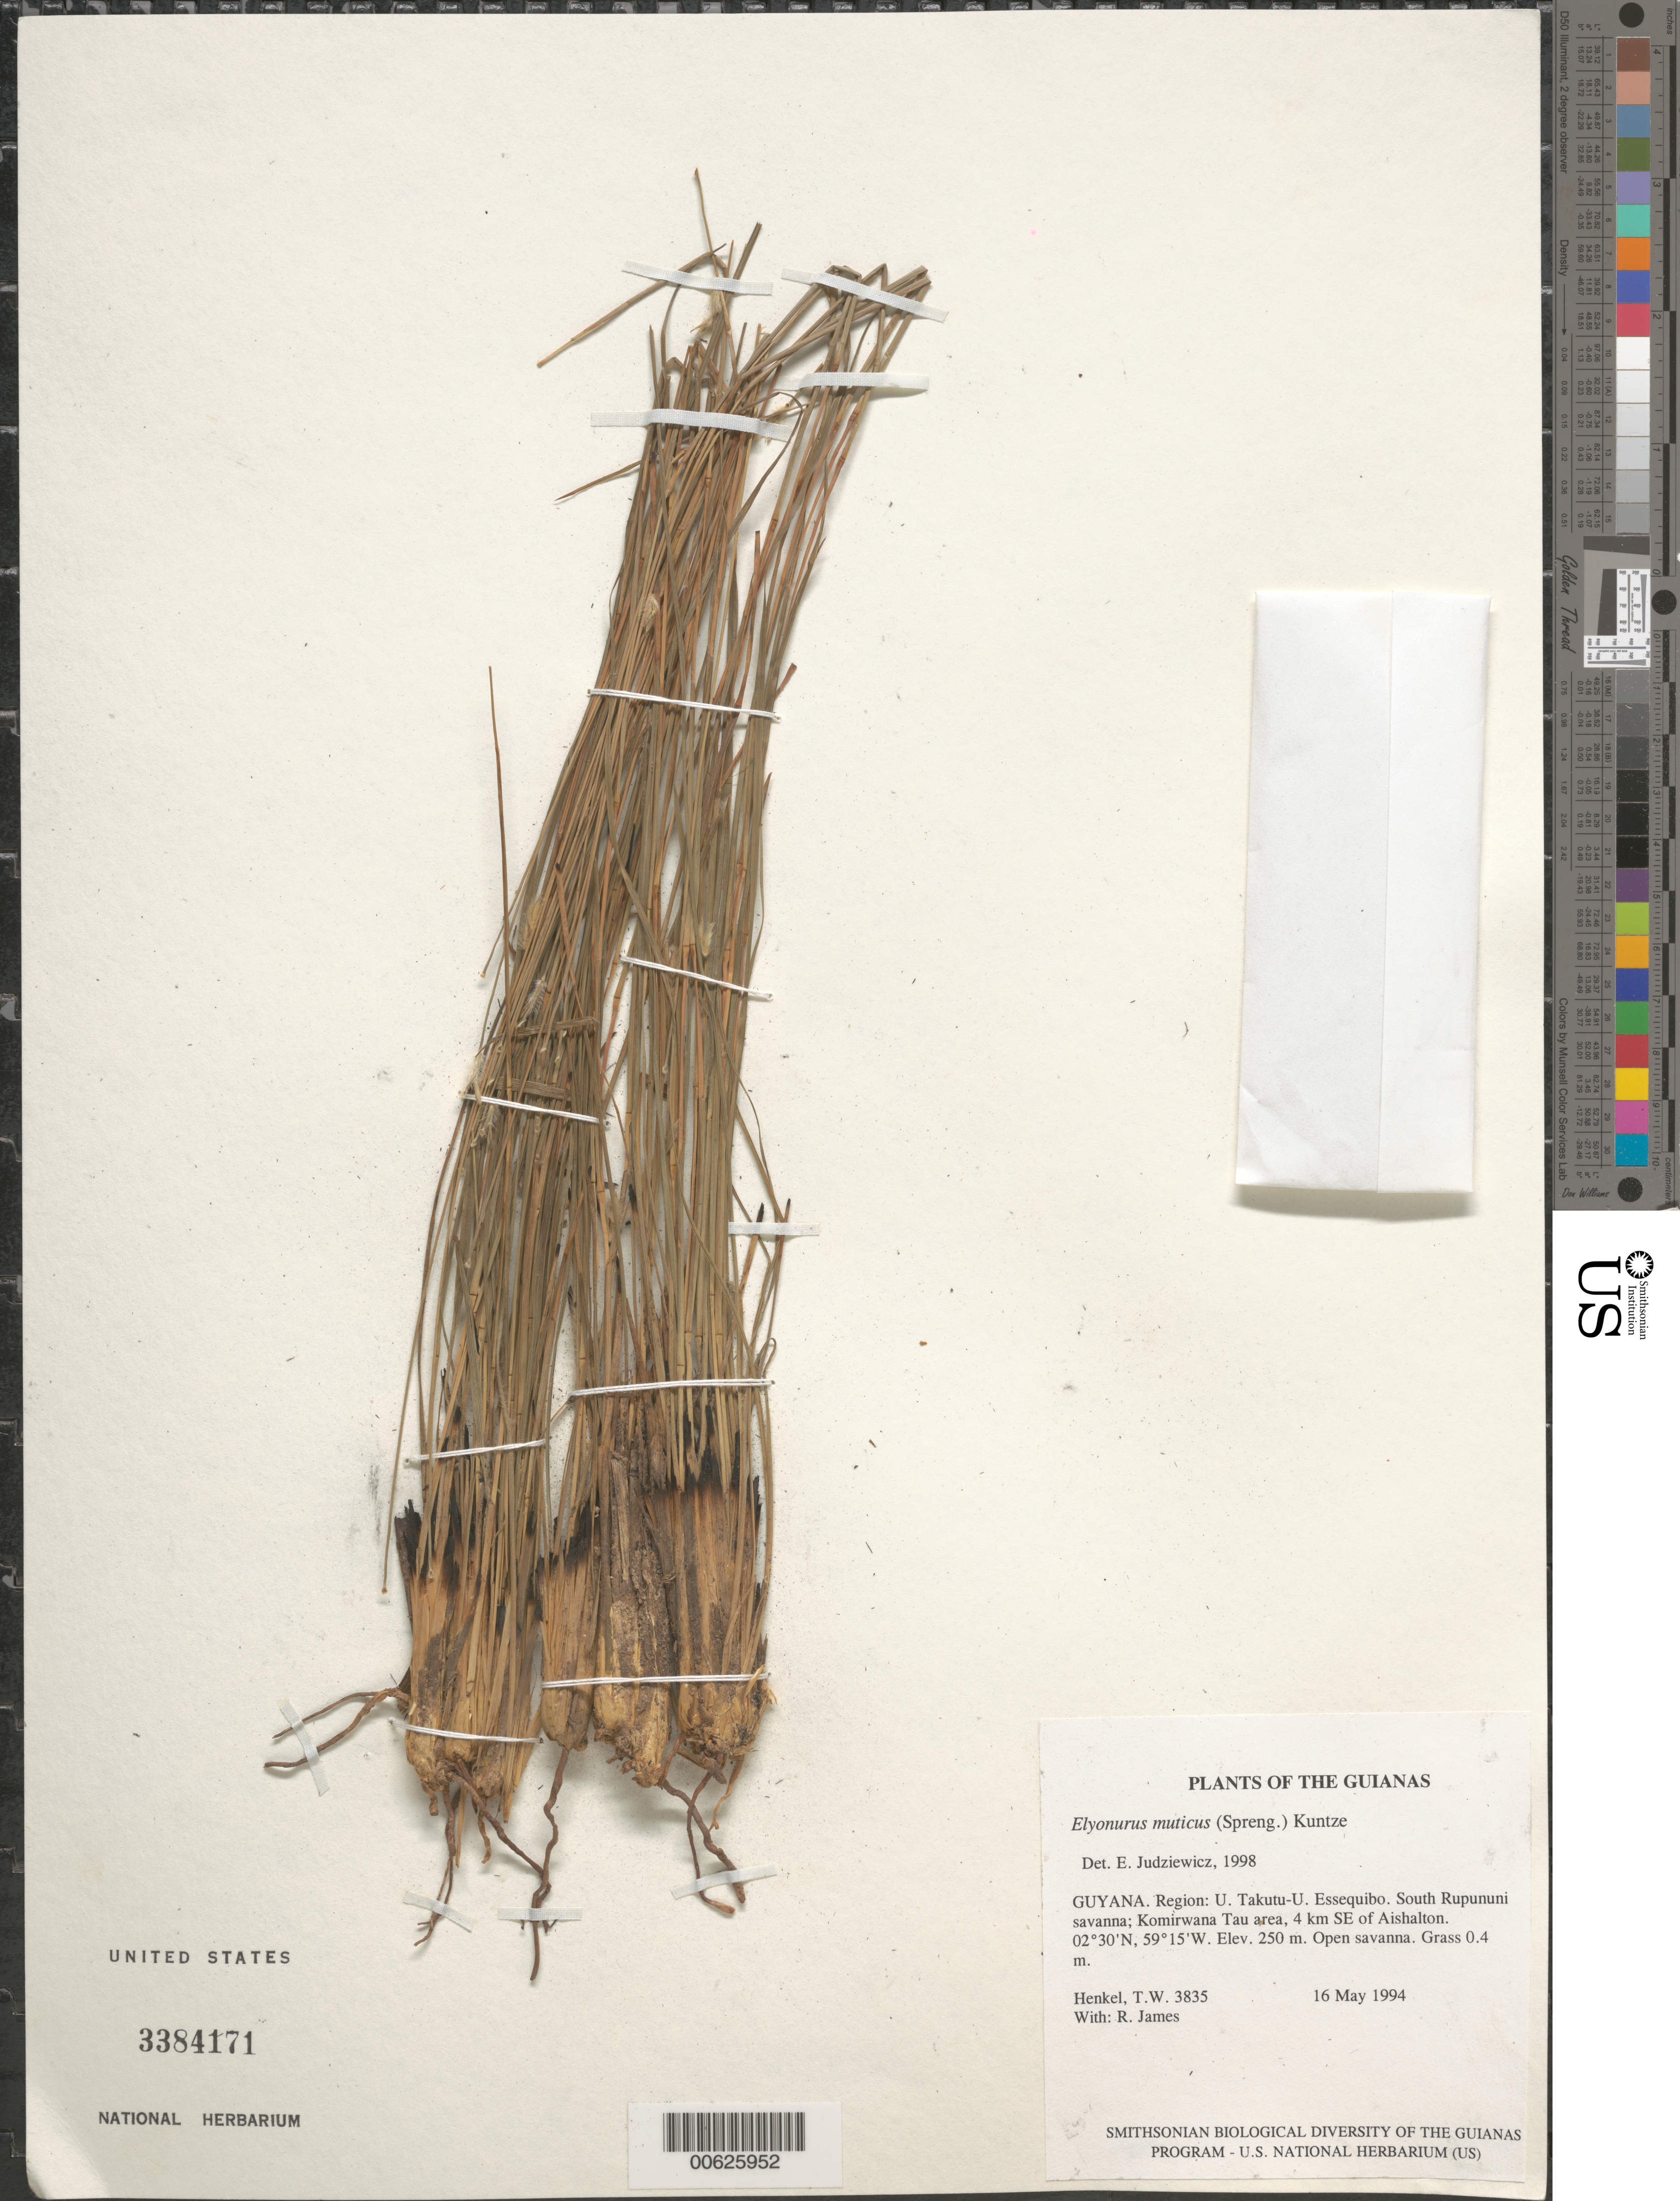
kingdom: Plantae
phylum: Tracheophyta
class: Liliopsida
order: Poales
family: Poaceae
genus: Elionurus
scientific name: Elionurus muticus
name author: (Spreng.) Kuntze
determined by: Judziewicz, E. J.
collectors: T. Henkel & R. James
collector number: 3835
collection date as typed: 16 May 1994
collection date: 1994-05-16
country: Guyana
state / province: U. Takutu-U. Essequibo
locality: South Rupununi savanna; Komirwana Tau area, 4 km SE of Aishalton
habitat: Open savanna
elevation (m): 250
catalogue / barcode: US 3384171